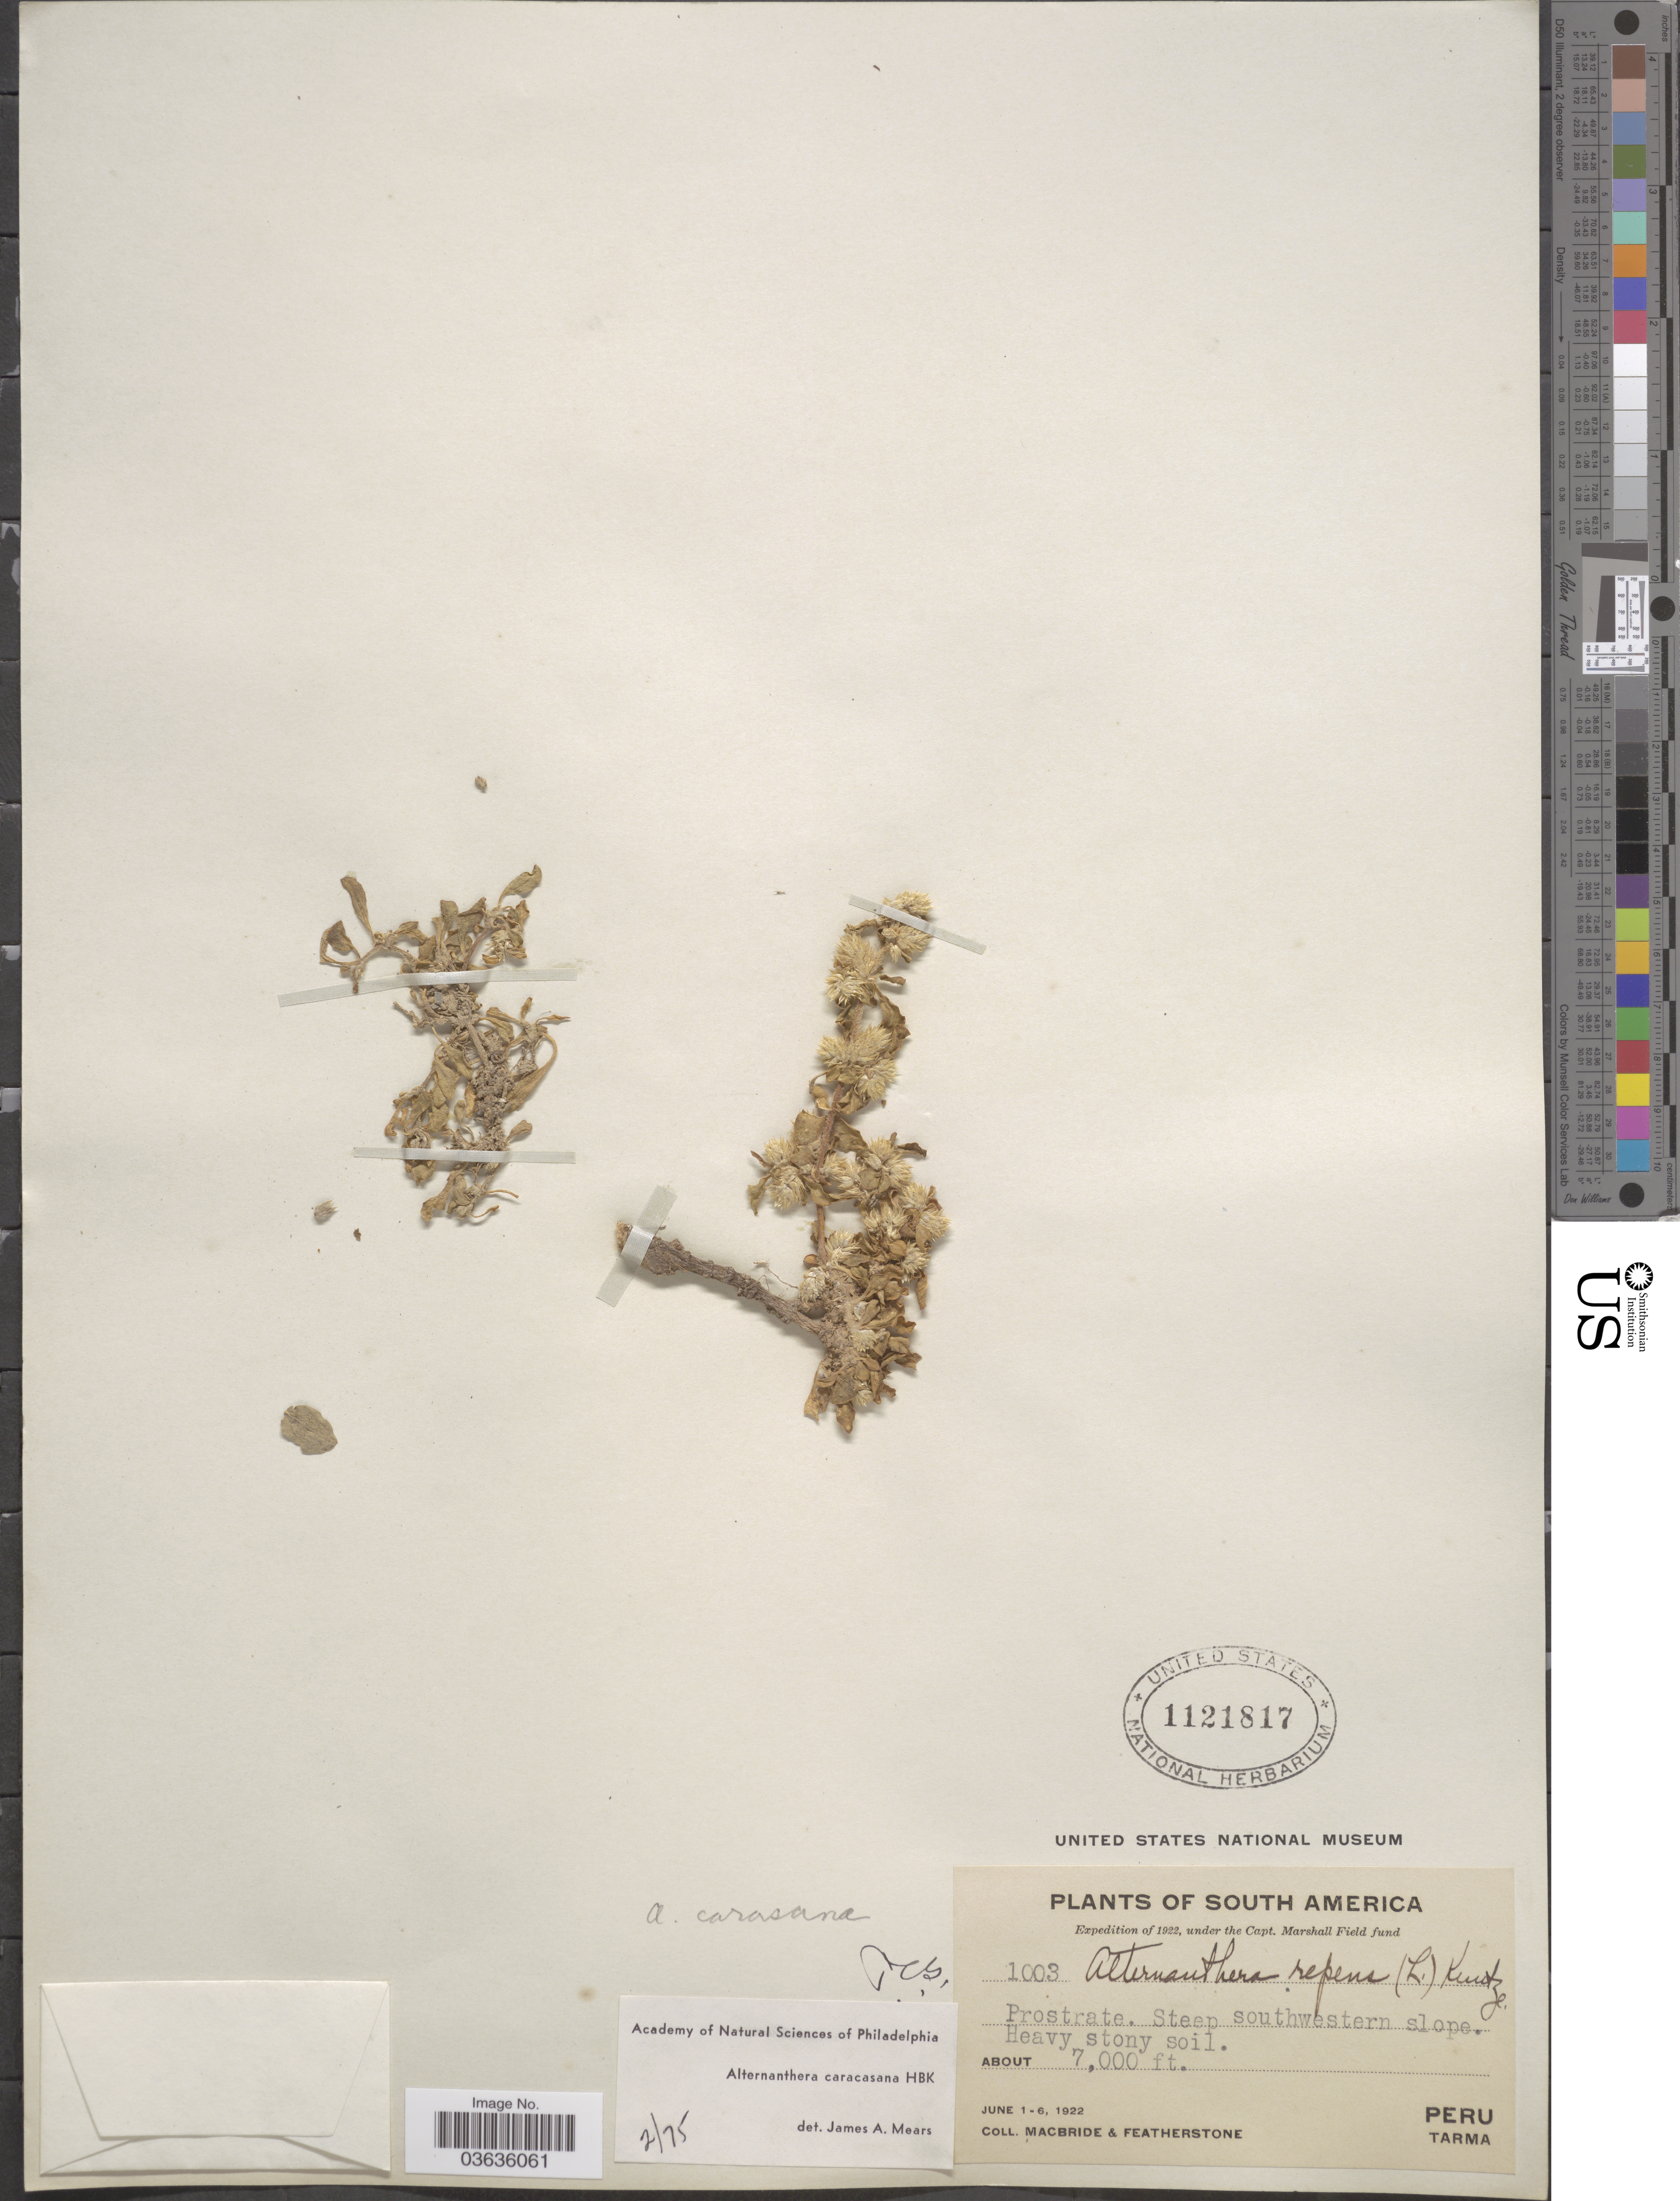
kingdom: Plantae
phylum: Tracheophyta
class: Magnoliopsida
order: Caryophyllales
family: Amaranthaceae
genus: Alternanthera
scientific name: Alternanthera caracasana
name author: Kunth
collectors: Macbride, -- & -. Featherstone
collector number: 1003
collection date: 1922-06-01/1922-06-06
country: Peru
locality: Steep southwestern slope. Tarma.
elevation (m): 2134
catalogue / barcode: US 1121817